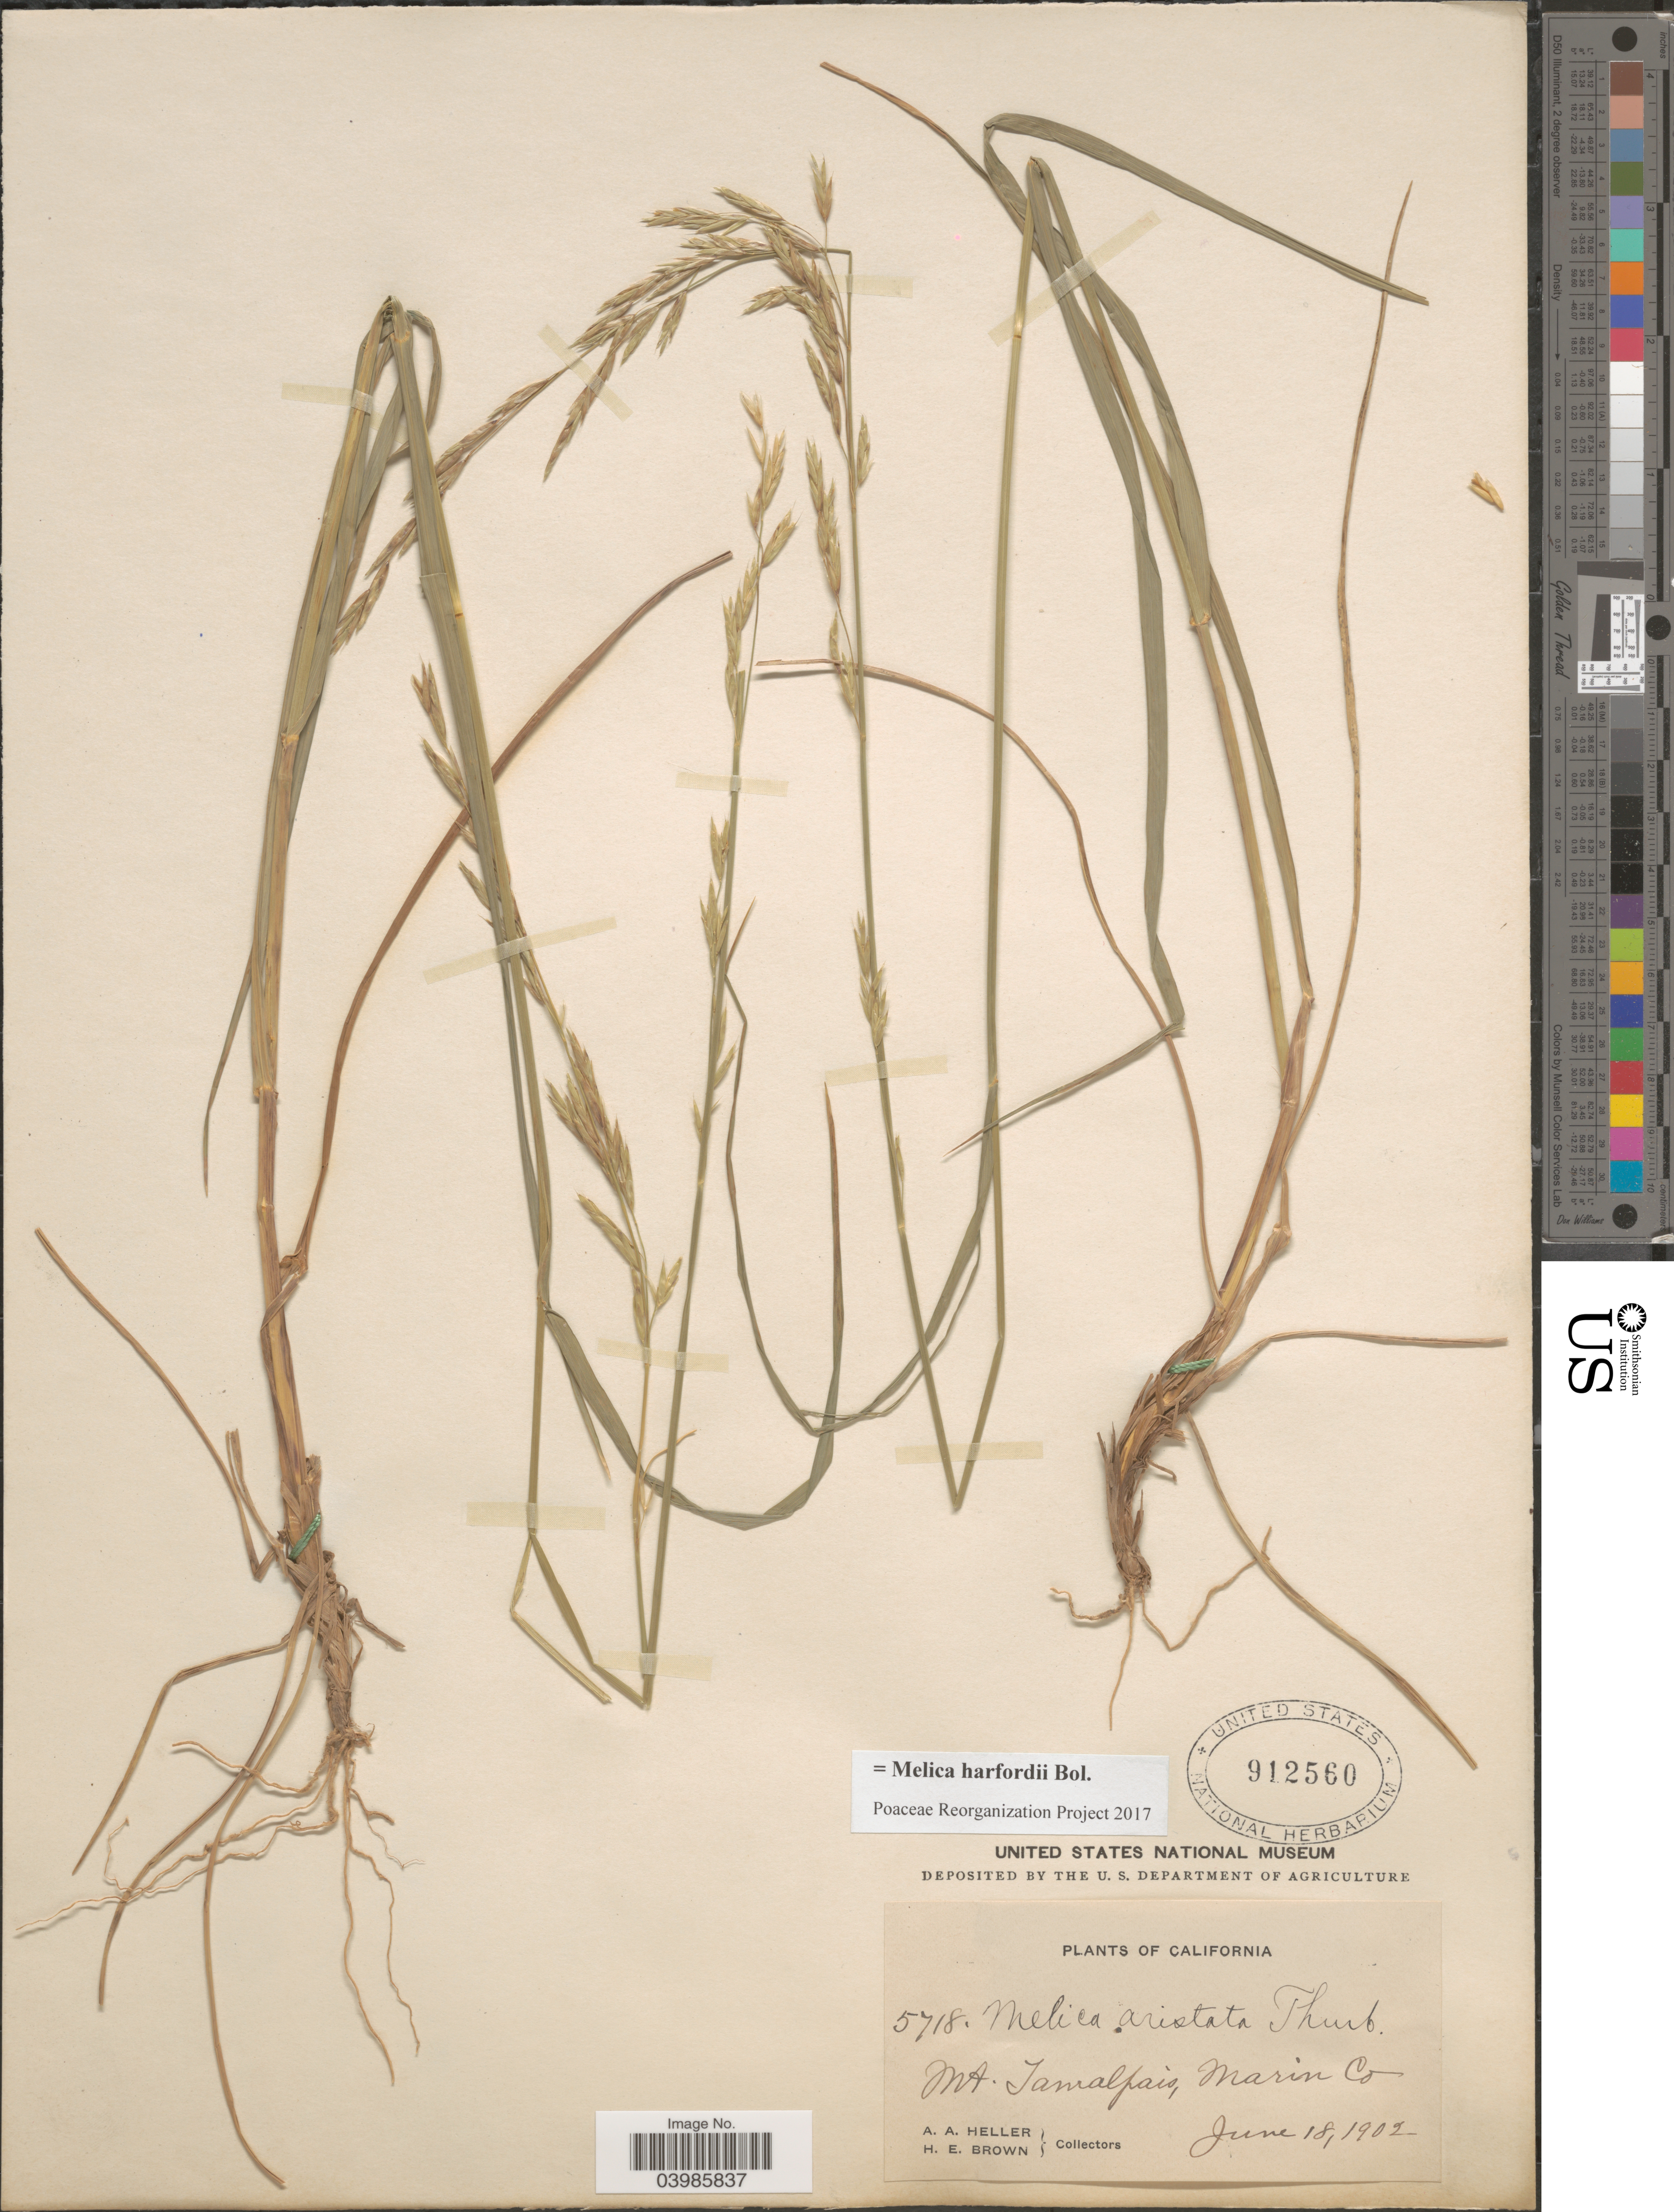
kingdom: Plantae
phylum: Tracheophyta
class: Liliopsida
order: Poales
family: Poaceae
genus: Melica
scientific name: Melica harfordii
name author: Bol.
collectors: A. A. Heller & H. E. Brown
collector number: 5718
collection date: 1902-06-18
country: United States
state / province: California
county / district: Marin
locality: Mt. Tamalpais, Marin Co.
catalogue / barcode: US 912560